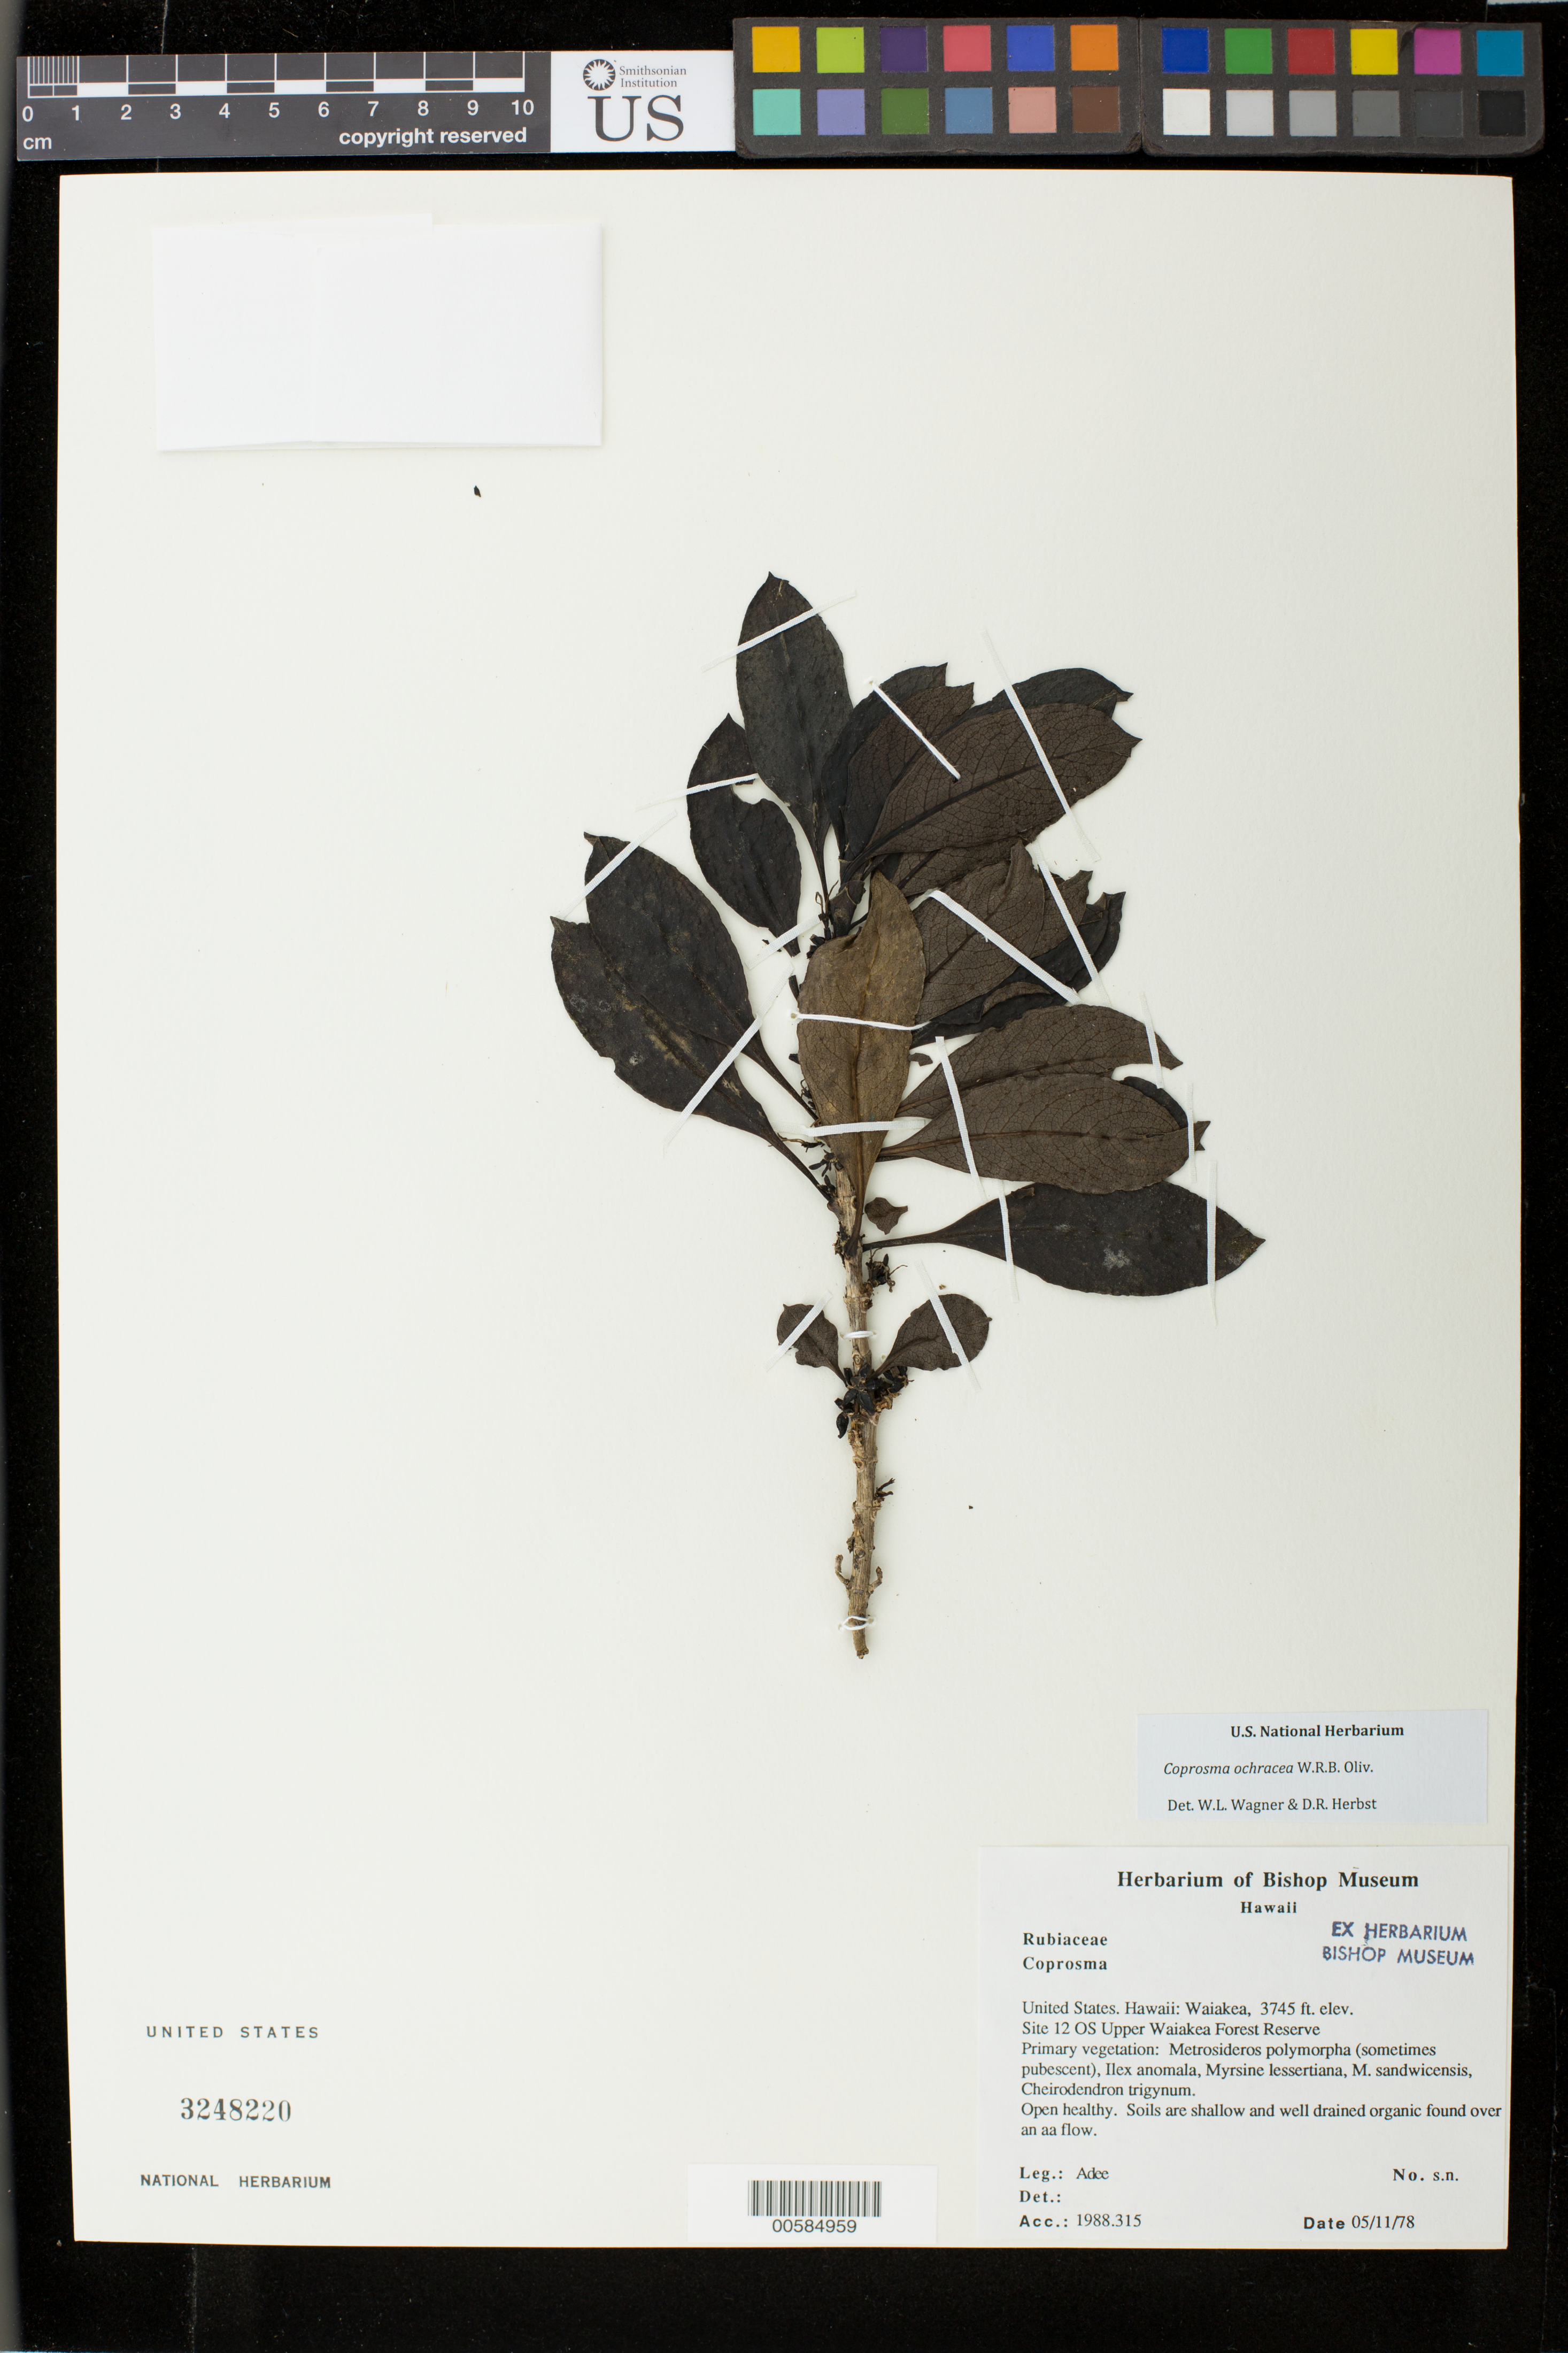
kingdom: Plantae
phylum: Tracheophyta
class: Magnoliopsida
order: Gentianales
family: Rubiaceae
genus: Coprosma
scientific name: Coprosma ochracea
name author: W.R.B. Oliv.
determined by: Wagner, W. L.; Herbst, D. R.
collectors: -- Adee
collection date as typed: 11 May 1978 or 5 Nov 1978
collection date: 1978-05-11 or 1978-11-05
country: United States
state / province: Hawaii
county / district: Hawaii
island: Hawaii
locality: Waiakea, Site 12 OS Upper Waiakea For Res.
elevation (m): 1141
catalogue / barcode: US 3248220